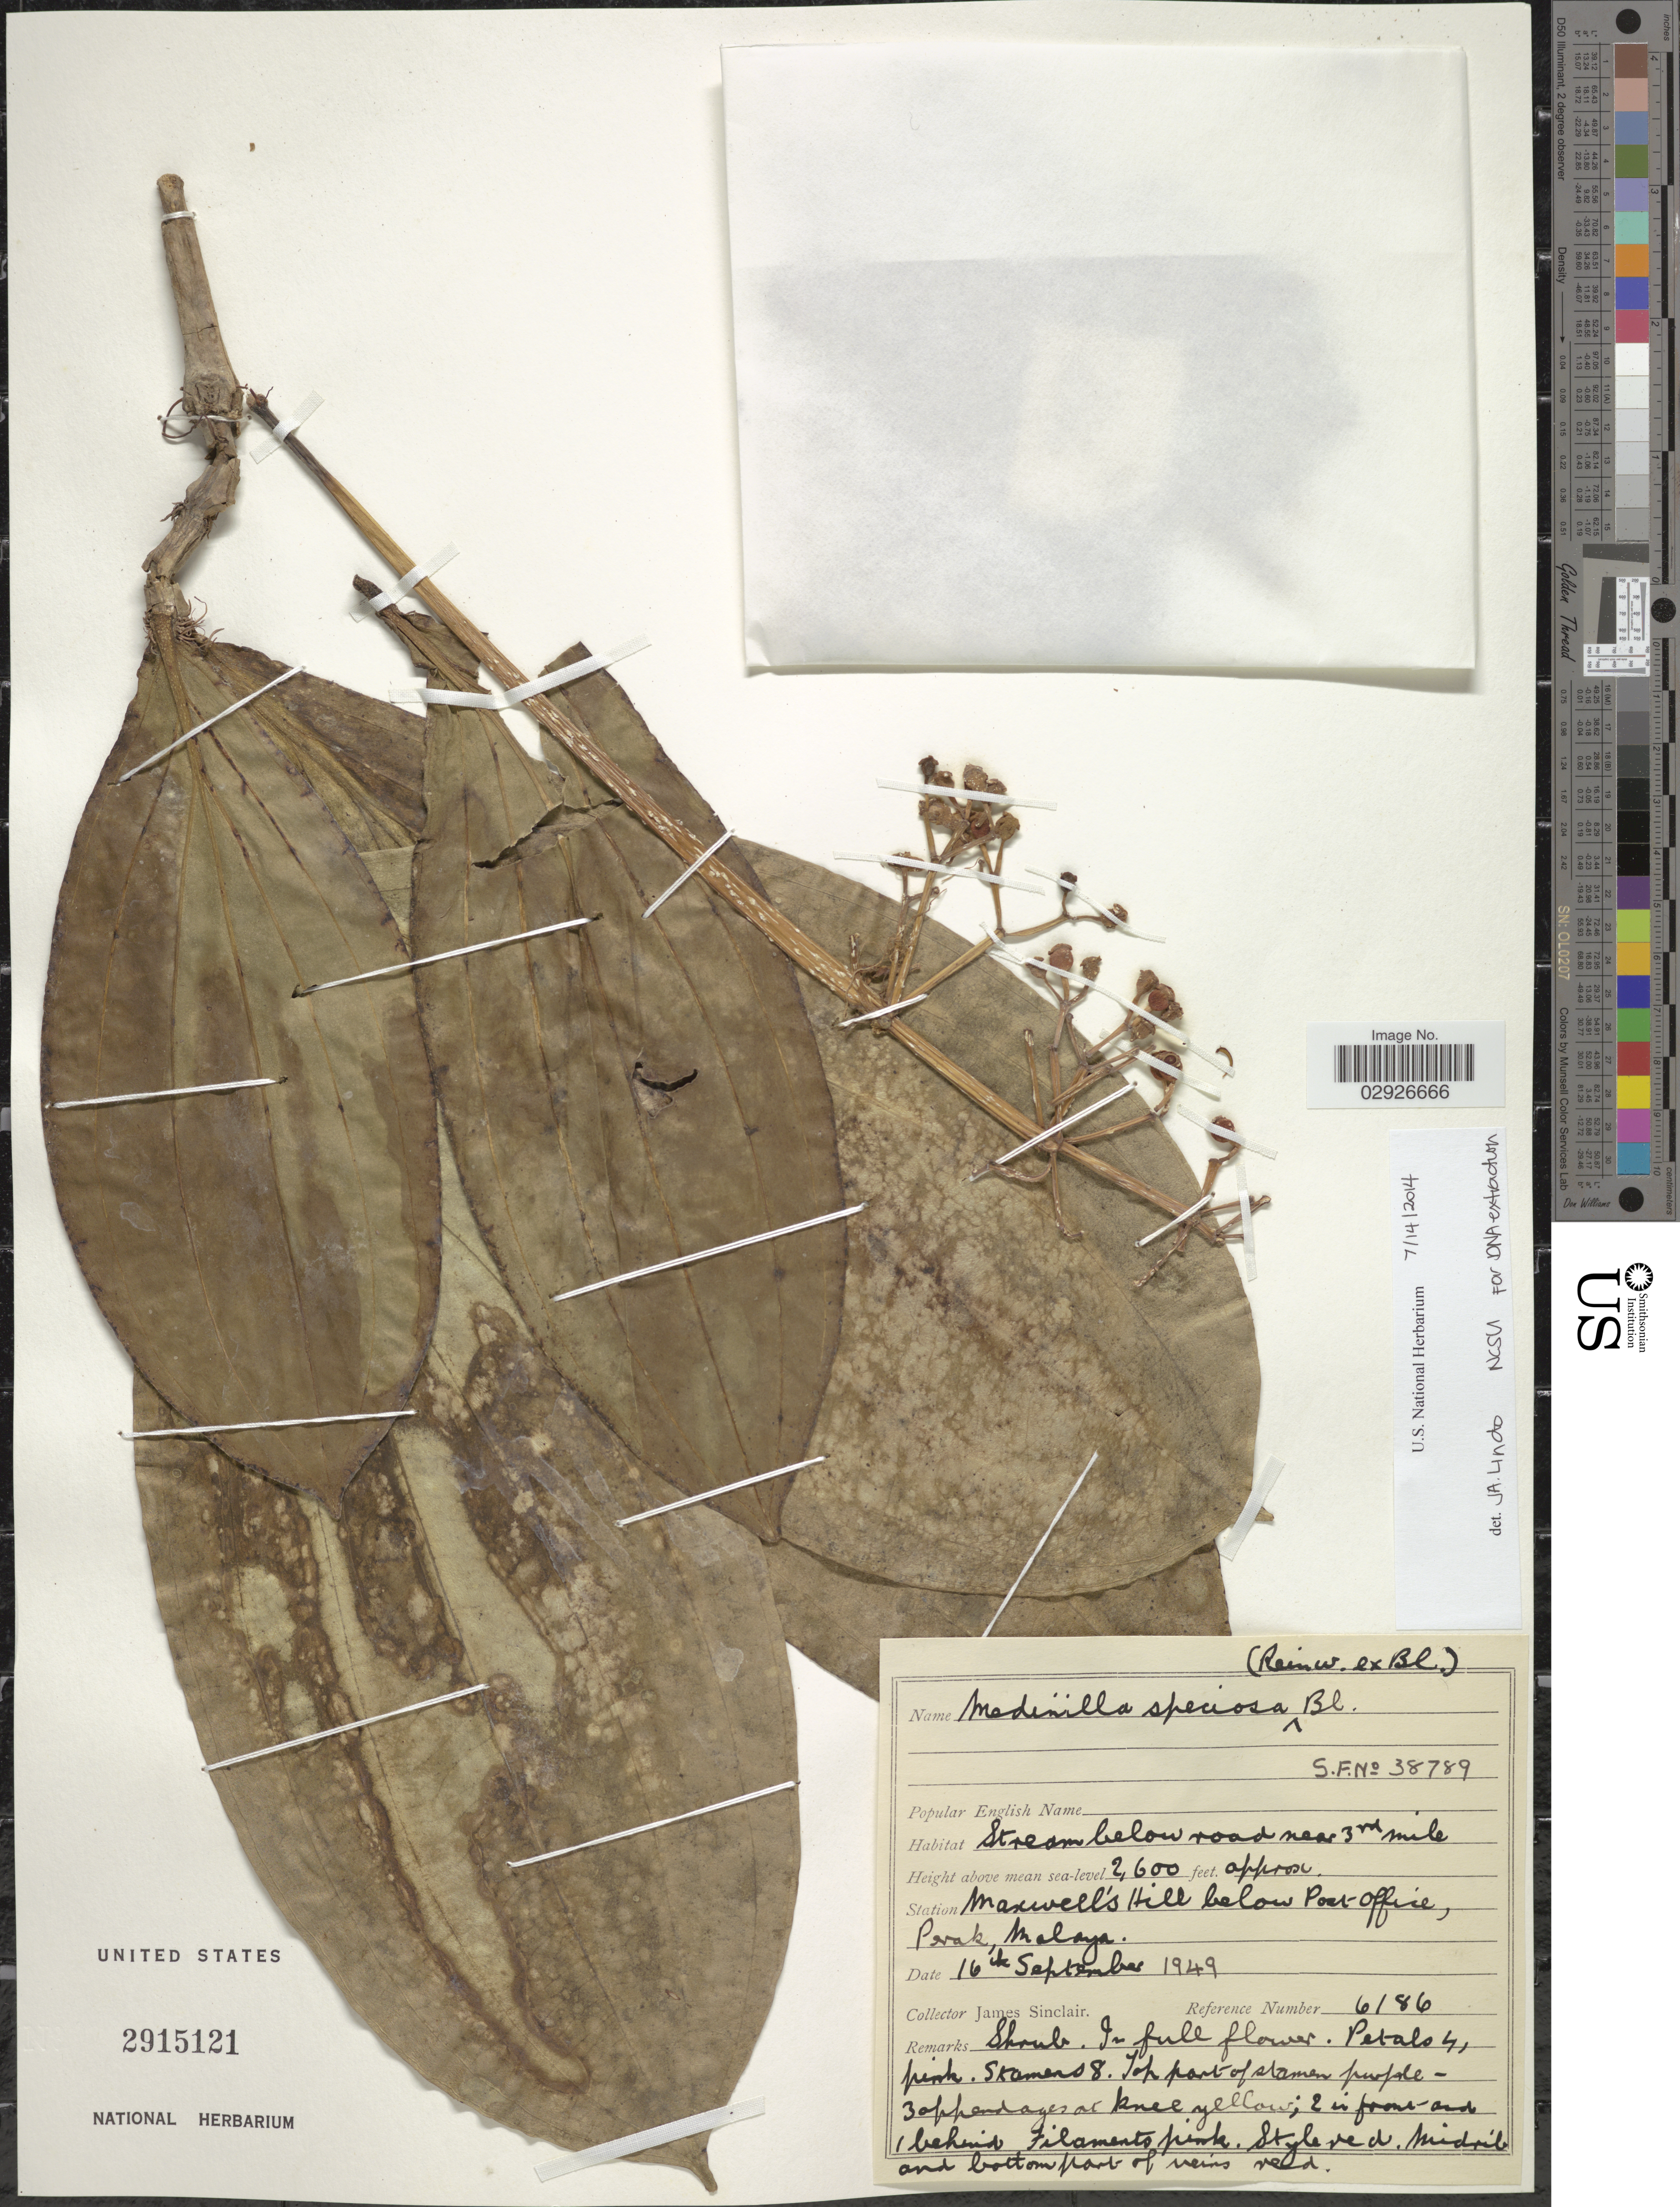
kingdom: Plantae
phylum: Tracheophyta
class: Magnoliopsida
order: Myrtales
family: Melastomataceae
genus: Medinilla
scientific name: Medinilla speciosa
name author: Blume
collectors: J. Sinclair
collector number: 6186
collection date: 1949-09-16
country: Malaysia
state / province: Perak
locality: Maxwell's Hill below Post Office, Perak, Malaya.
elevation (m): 792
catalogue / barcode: US 2915121